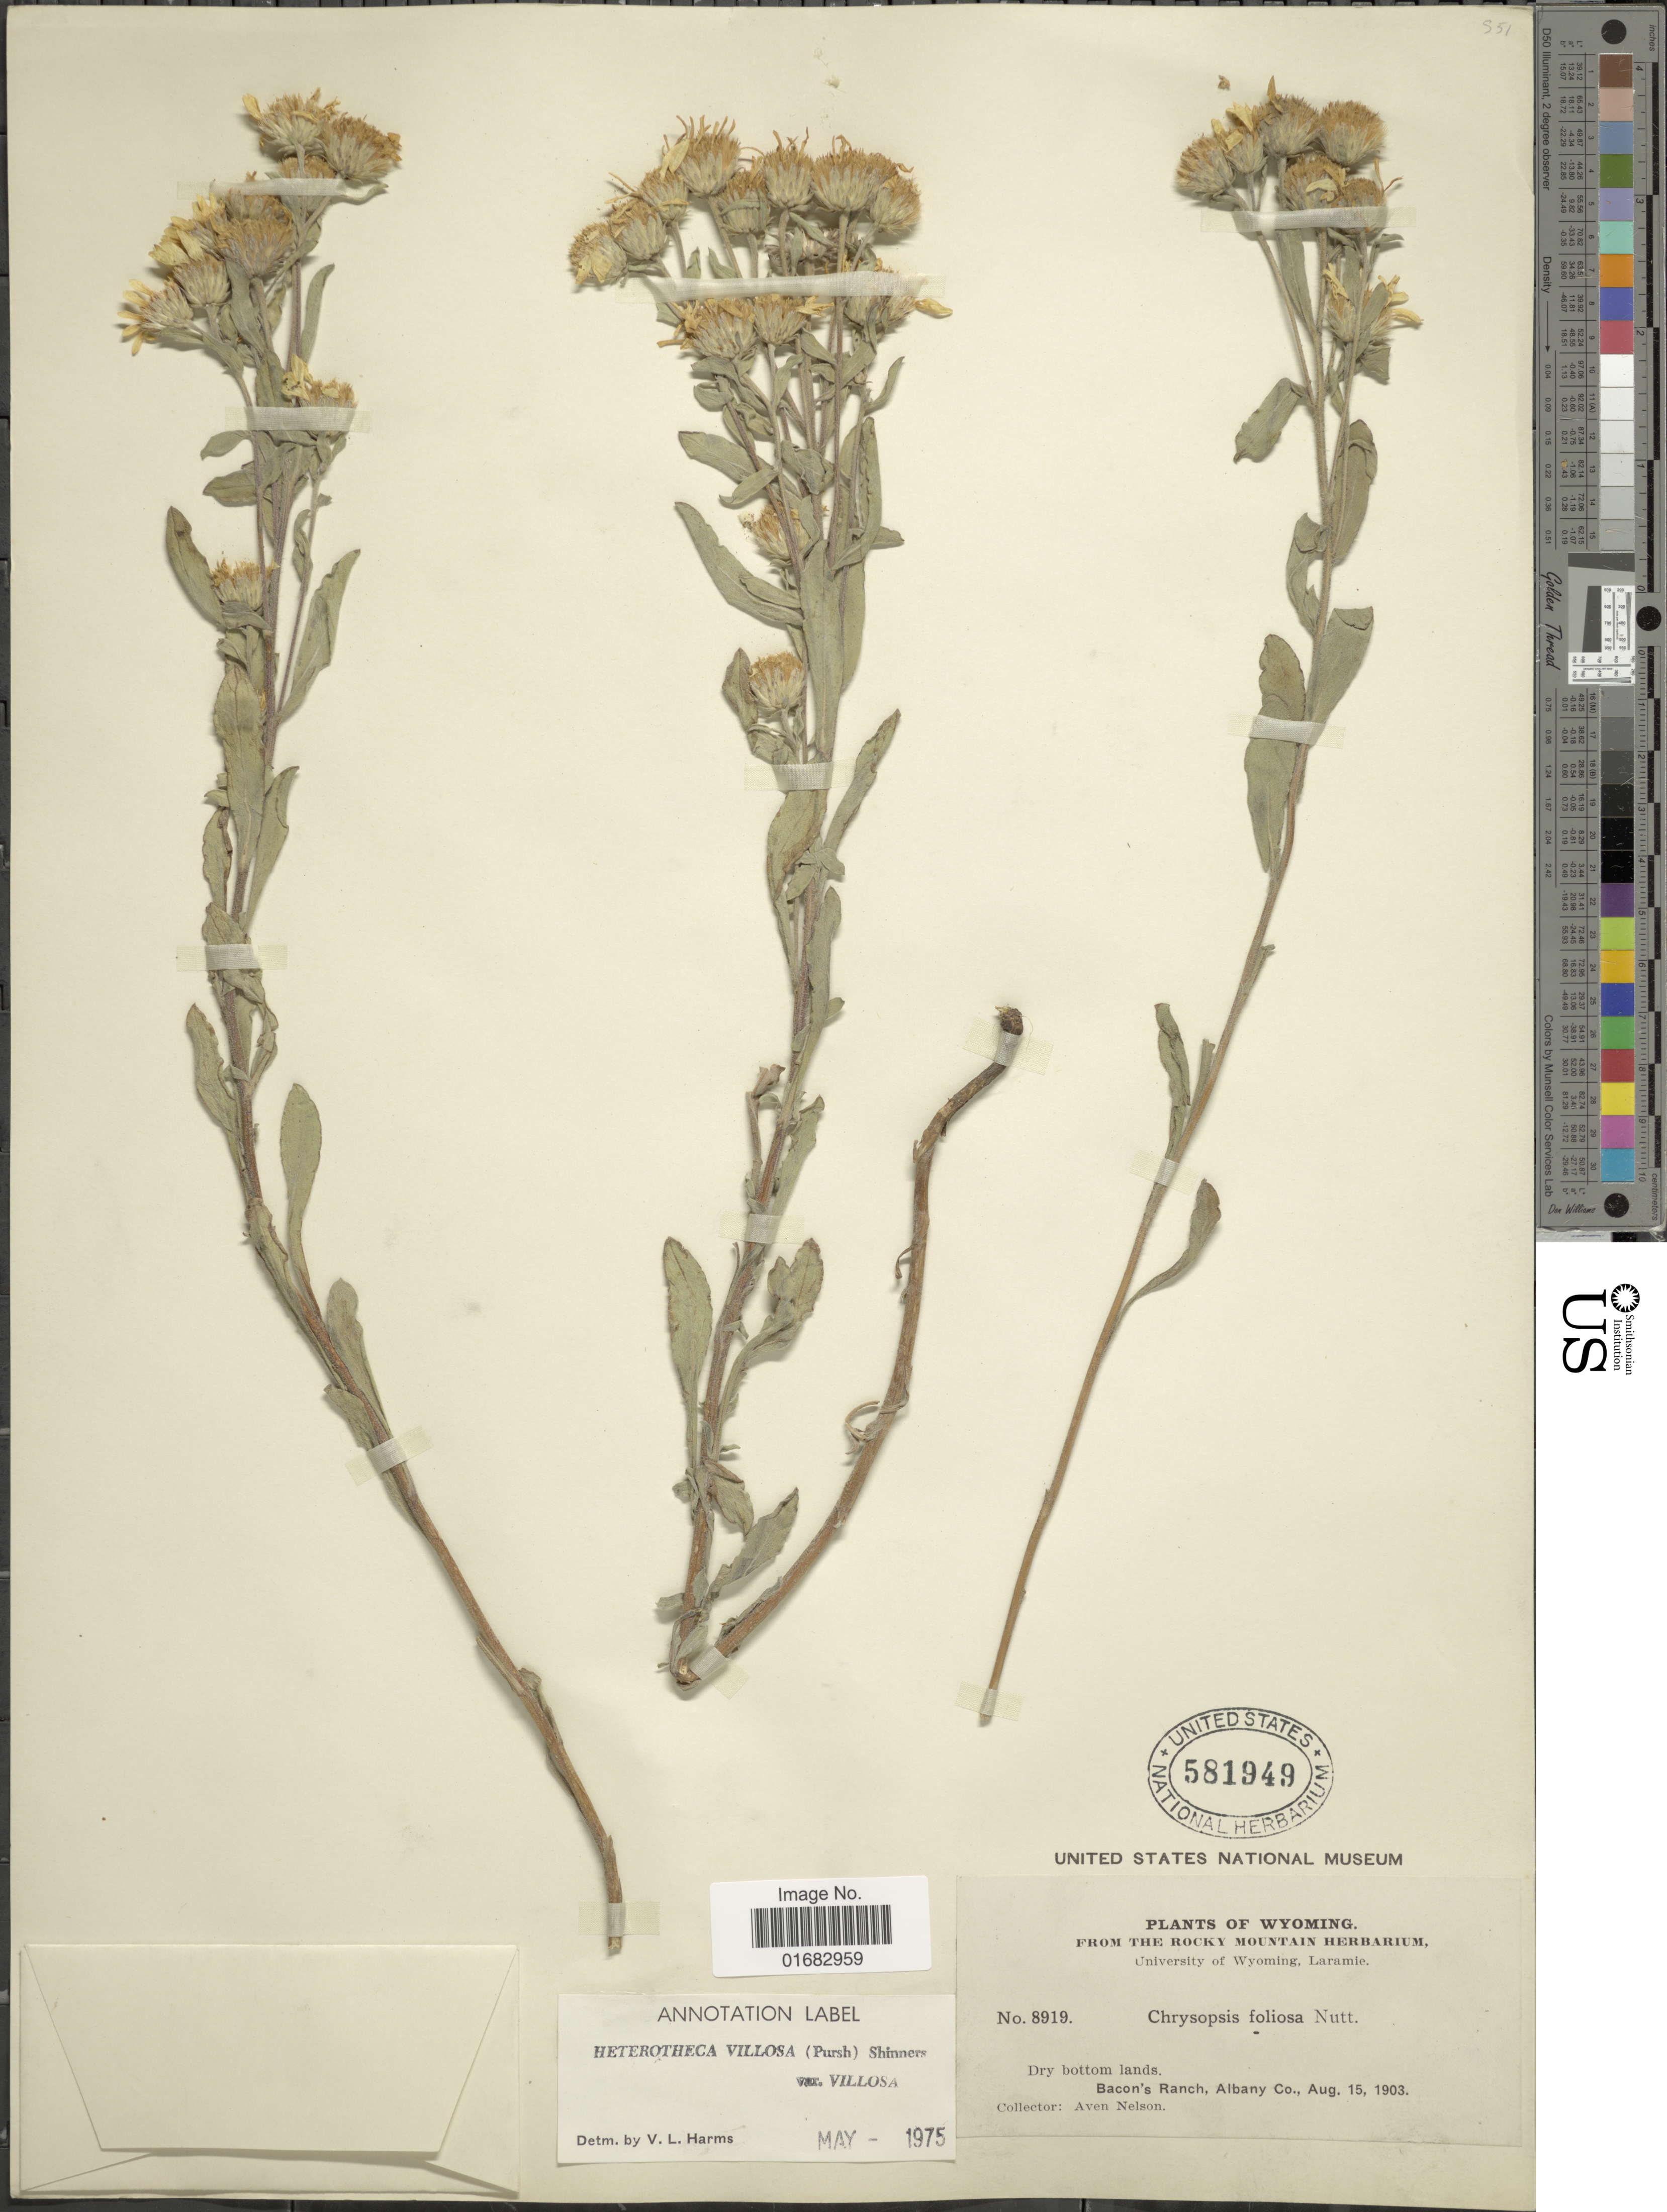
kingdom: Plantae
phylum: Tracheophyta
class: Magnoliopsida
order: Asterales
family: Asteraceae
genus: Heterotheca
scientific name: Heterotheca villosa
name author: (Pursh) Shinners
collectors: A. Nelson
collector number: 8919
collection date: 1903-08-15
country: United States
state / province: Wyoming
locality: Dry bottom lands, Bacon's Ranch, Albany Co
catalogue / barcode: US 581949